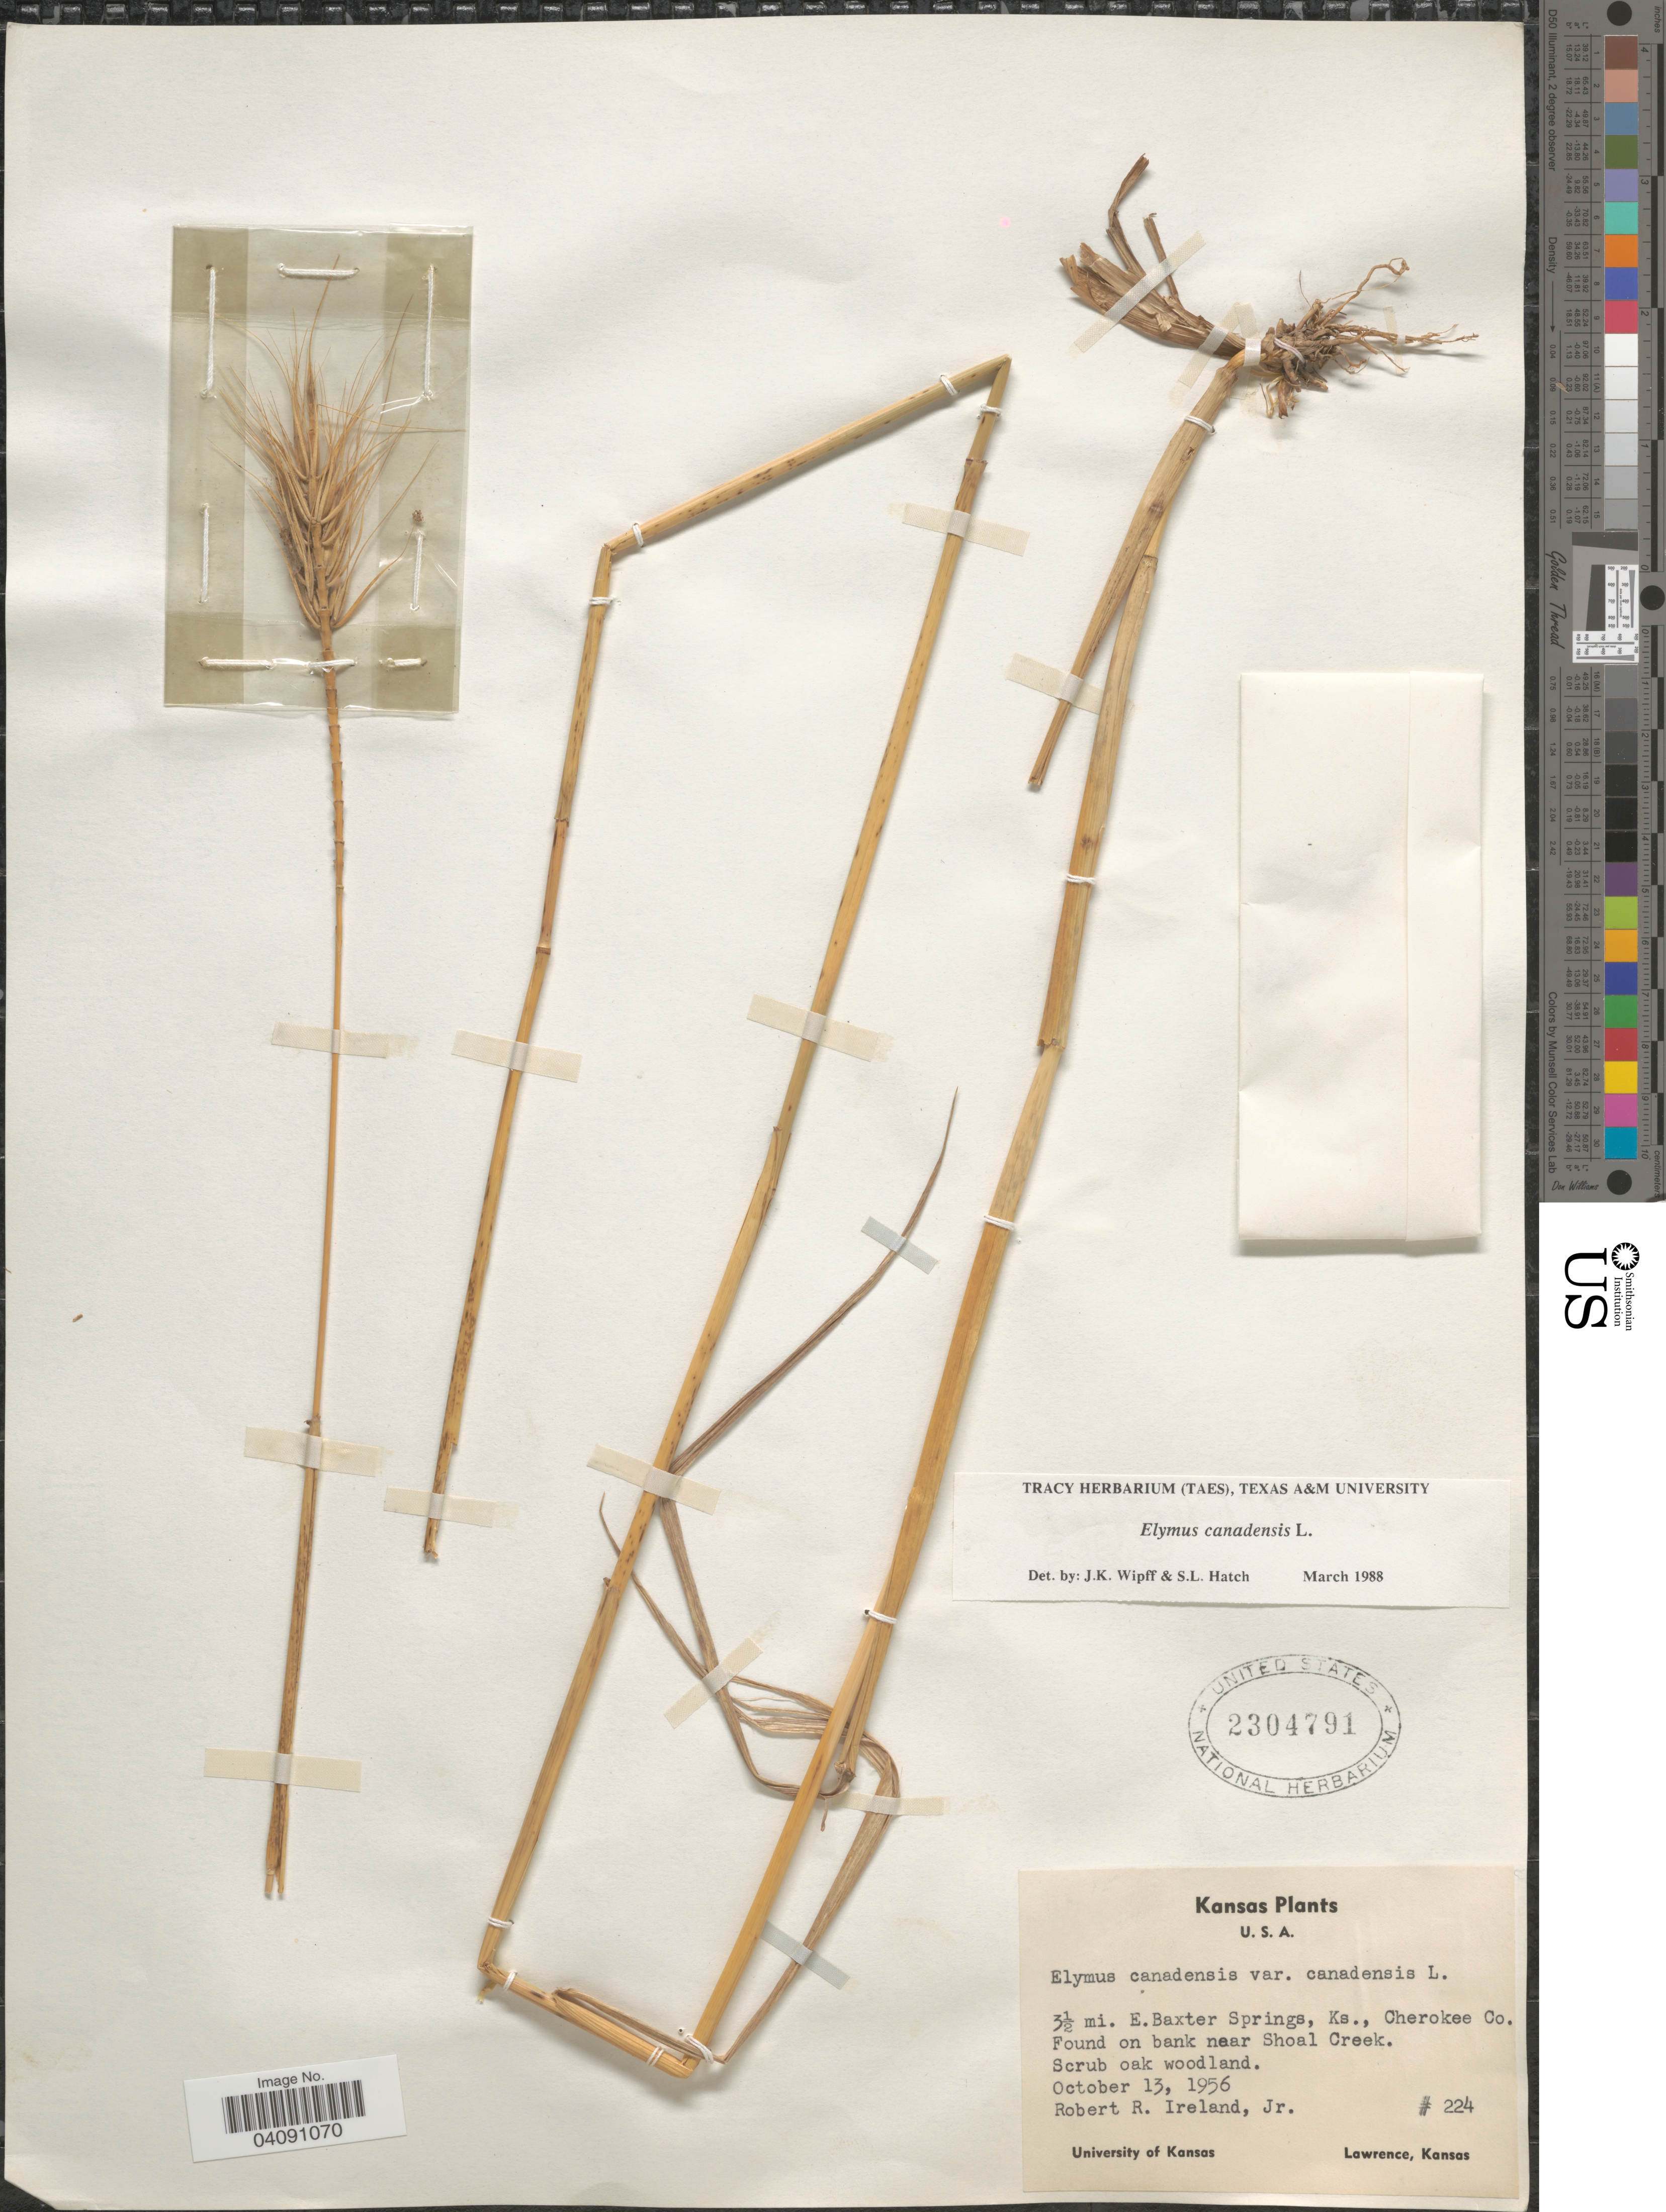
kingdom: Plantae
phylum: Tracheophyta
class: Liliopsida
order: Poales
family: Poaceae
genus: Elymus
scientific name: Elymus canadensis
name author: L.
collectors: R. Ireland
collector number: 224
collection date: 1956-10-13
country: United States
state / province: Kansas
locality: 3½ mi. E. Baxter Springs, Cherokee Co. Found on bank near Shoal Creek.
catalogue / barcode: US 2304791